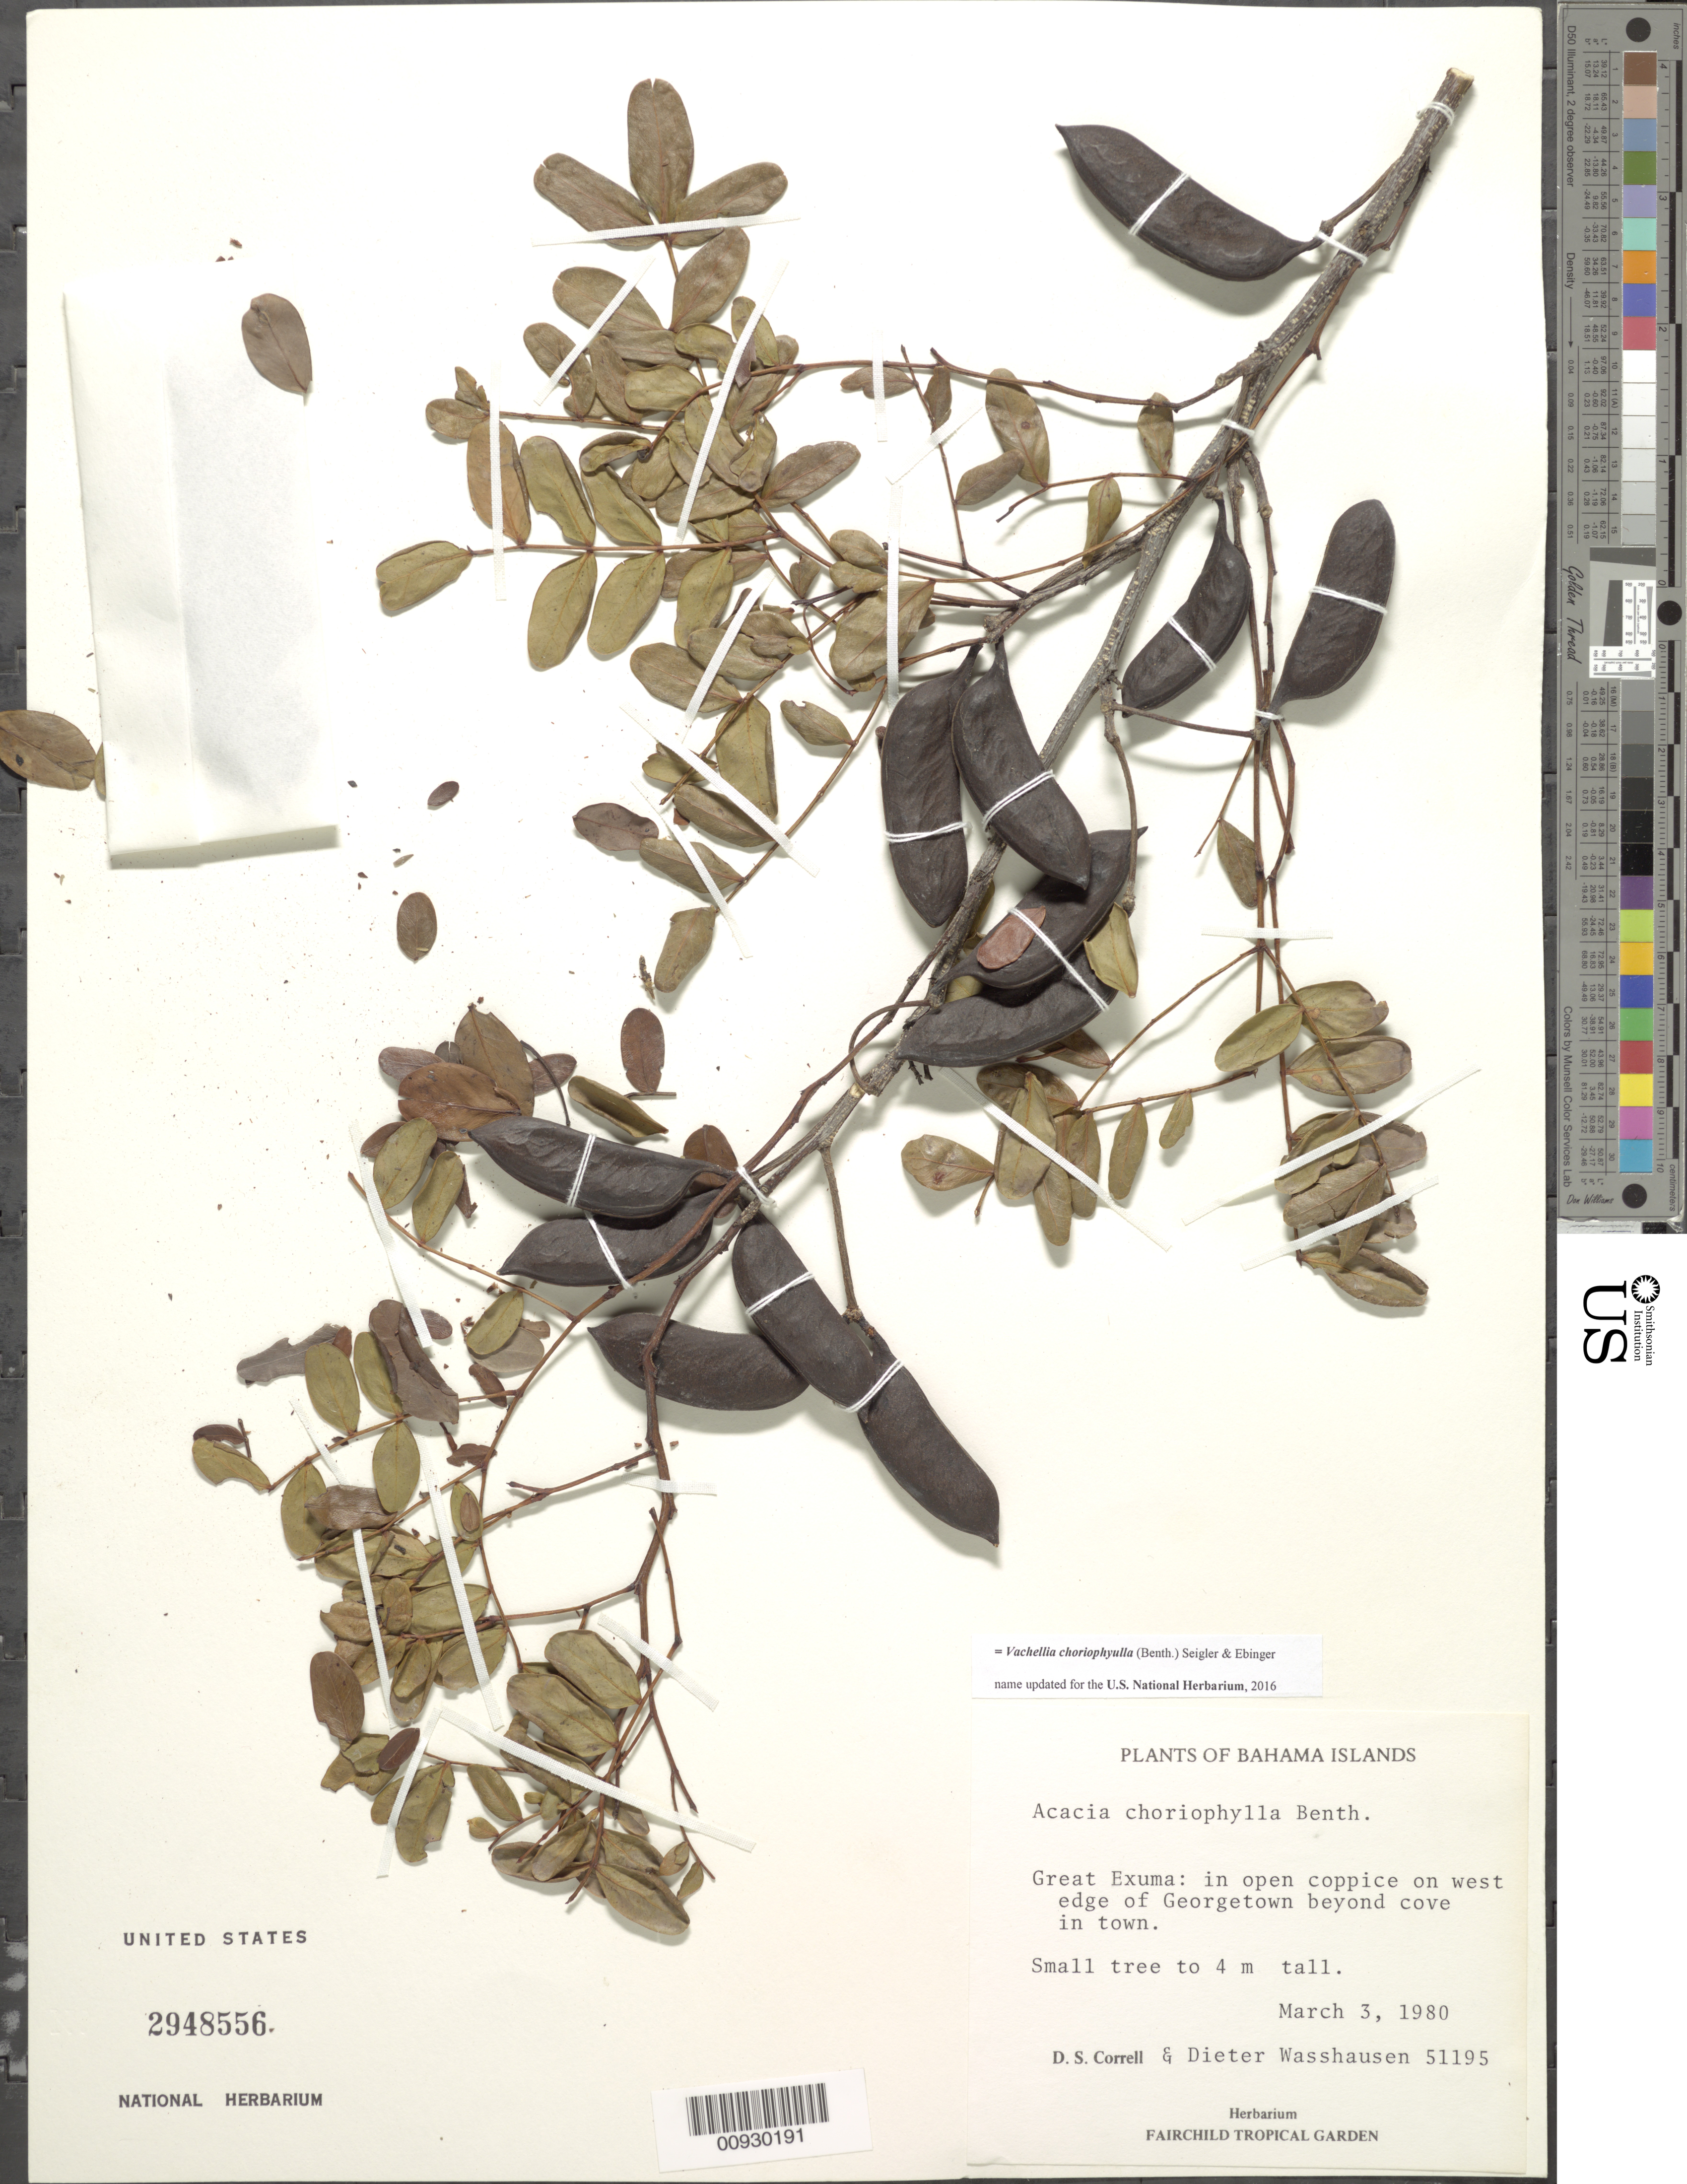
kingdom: Plantae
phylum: Tracheophyta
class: Magnoliopsida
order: Fabales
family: Fabaceae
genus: Vachellia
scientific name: Vachellia choriophylla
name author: (Benth.) Seigler & Ebinger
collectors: D. S. Correll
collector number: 51195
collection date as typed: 03 Mar 1980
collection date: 1980-03-03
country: Bahamas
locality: Great Exuma, on west edge of Georgetown beyond cove in town.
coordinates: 0 N, 0 E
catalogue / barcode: US 2948556